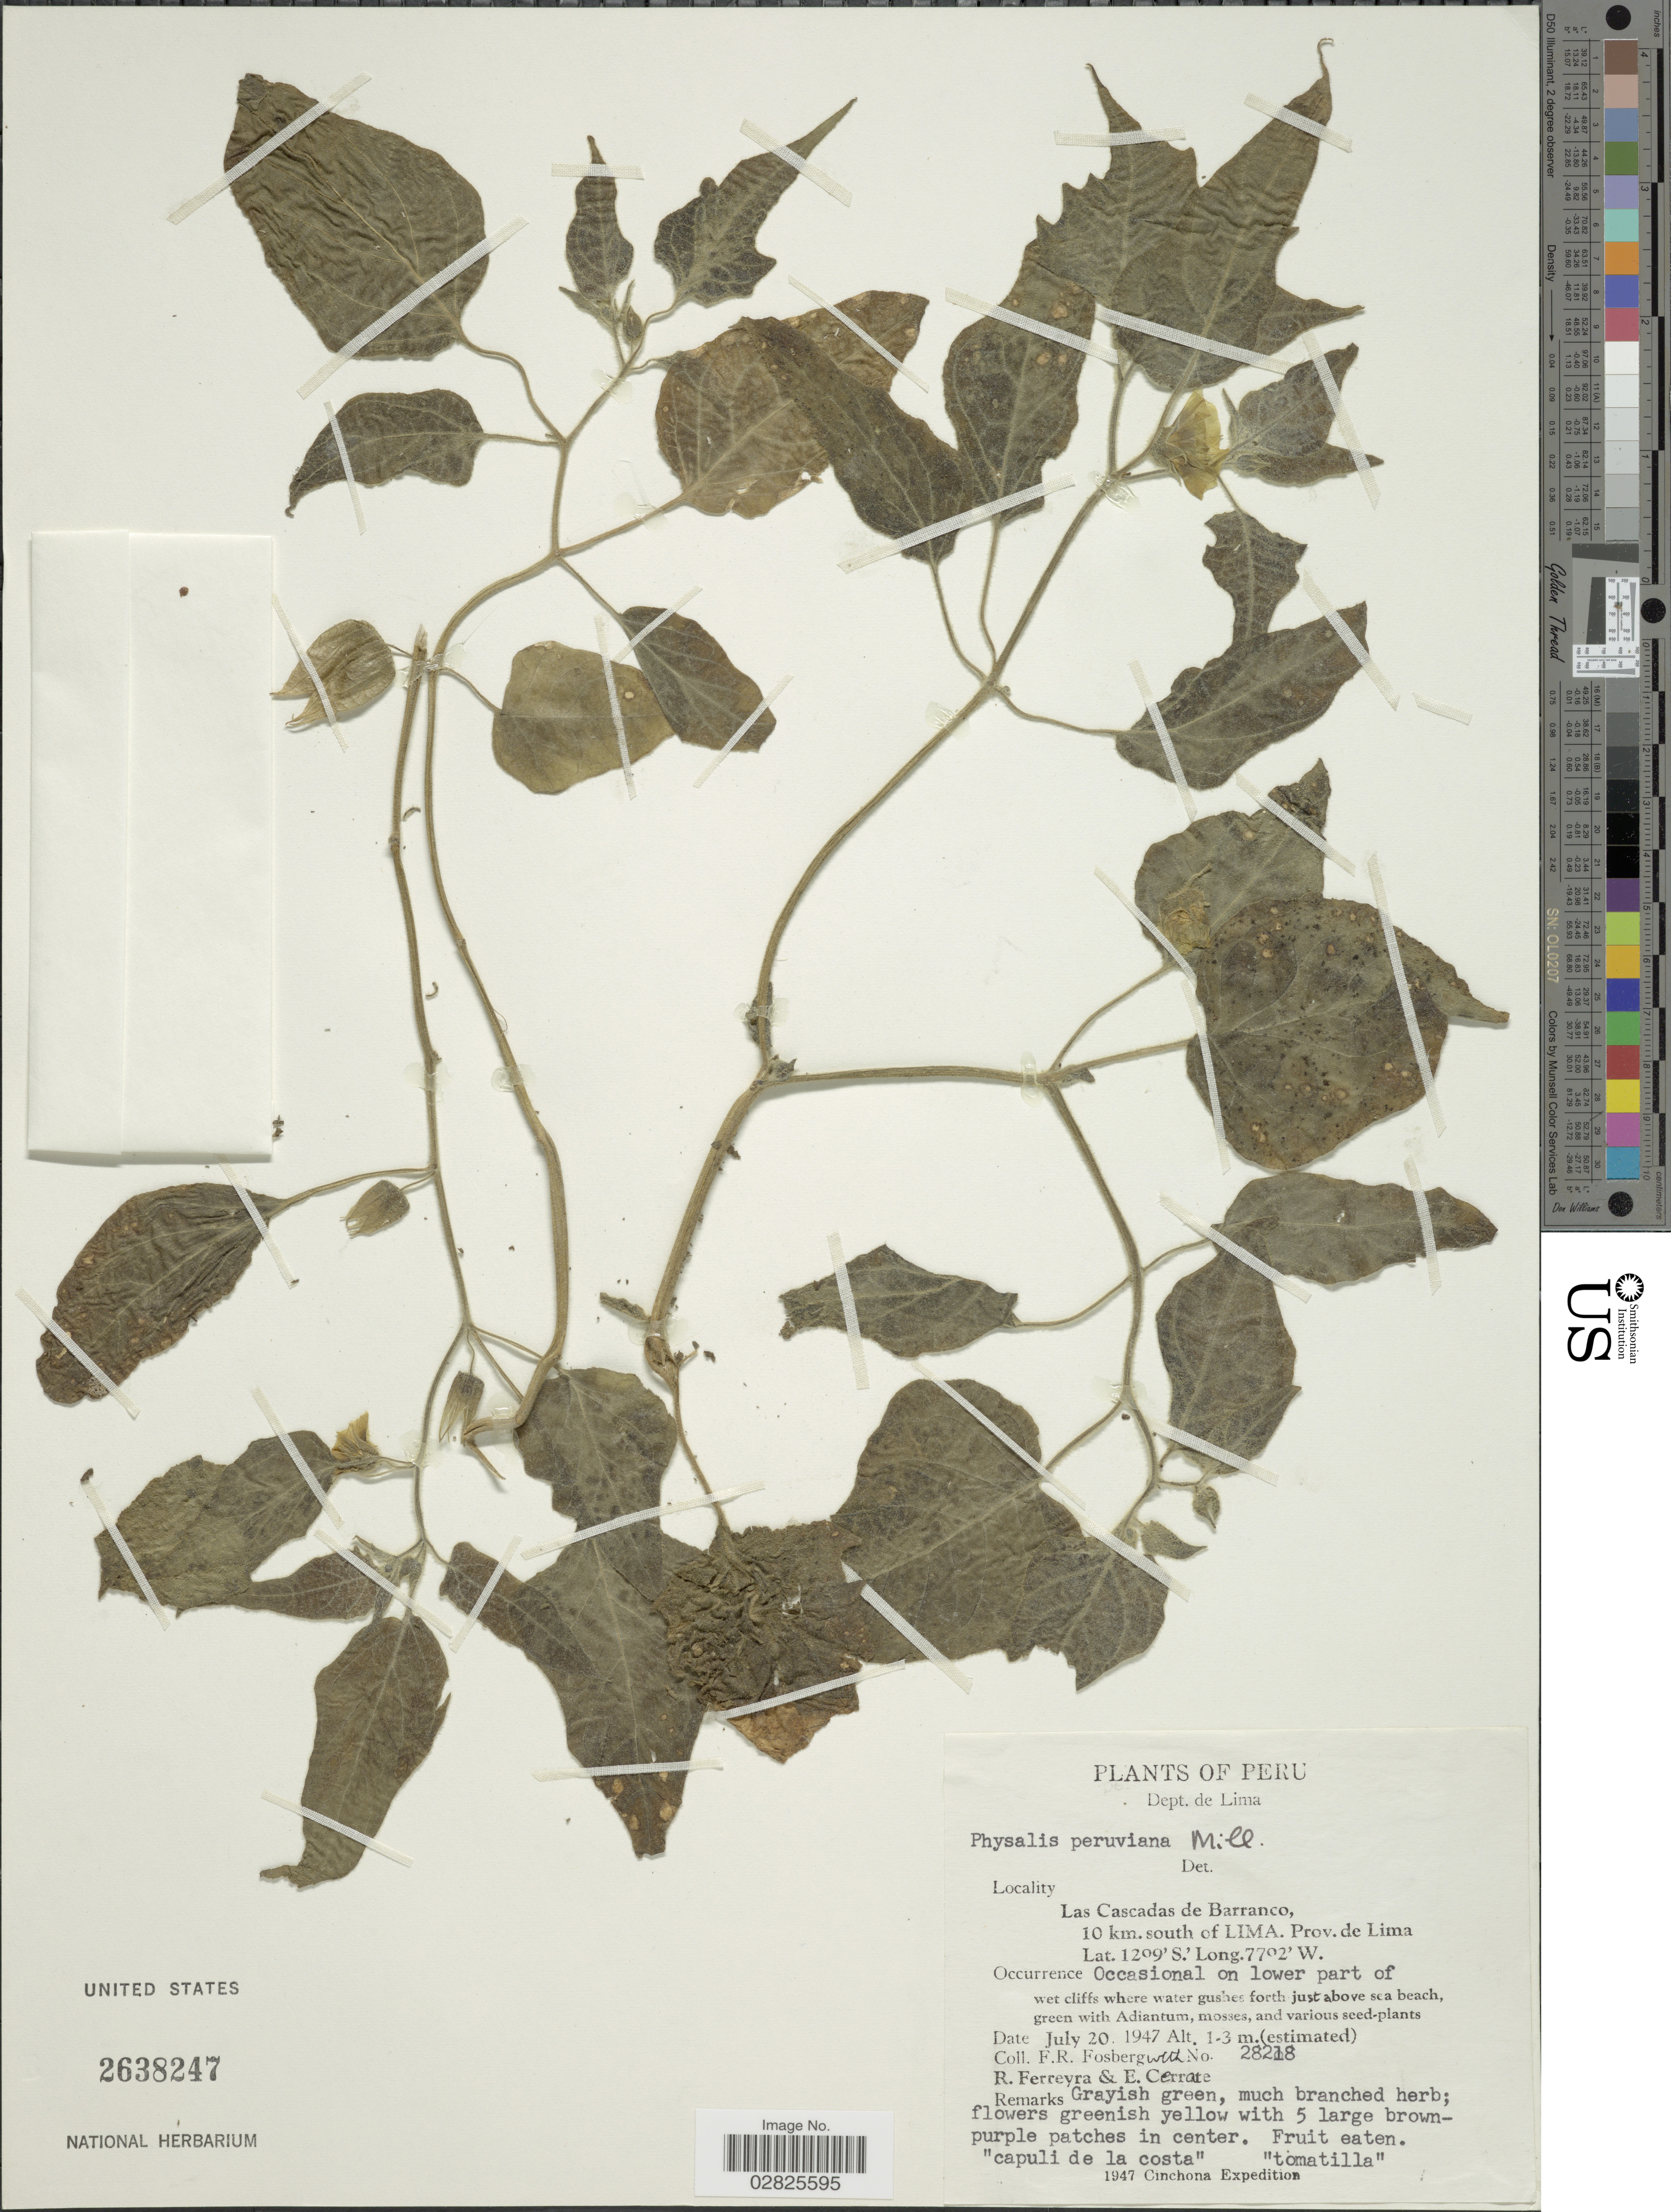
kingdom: Plantae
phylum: Tracheophyta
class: Magnoliopsida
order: Solanales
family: Solanaceae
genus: Physalis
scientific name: Physalis peruviana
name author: L.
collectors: F. R. Fosberg, R. A. Ferreyra & E. Cerrate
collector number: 28218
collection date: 1947-07-20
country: Peru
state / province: Lima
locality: Dept. de Lima. Las Cascadas de Barranco, 10 km. south of LIMA.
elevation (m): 1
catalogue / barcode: US 2638247